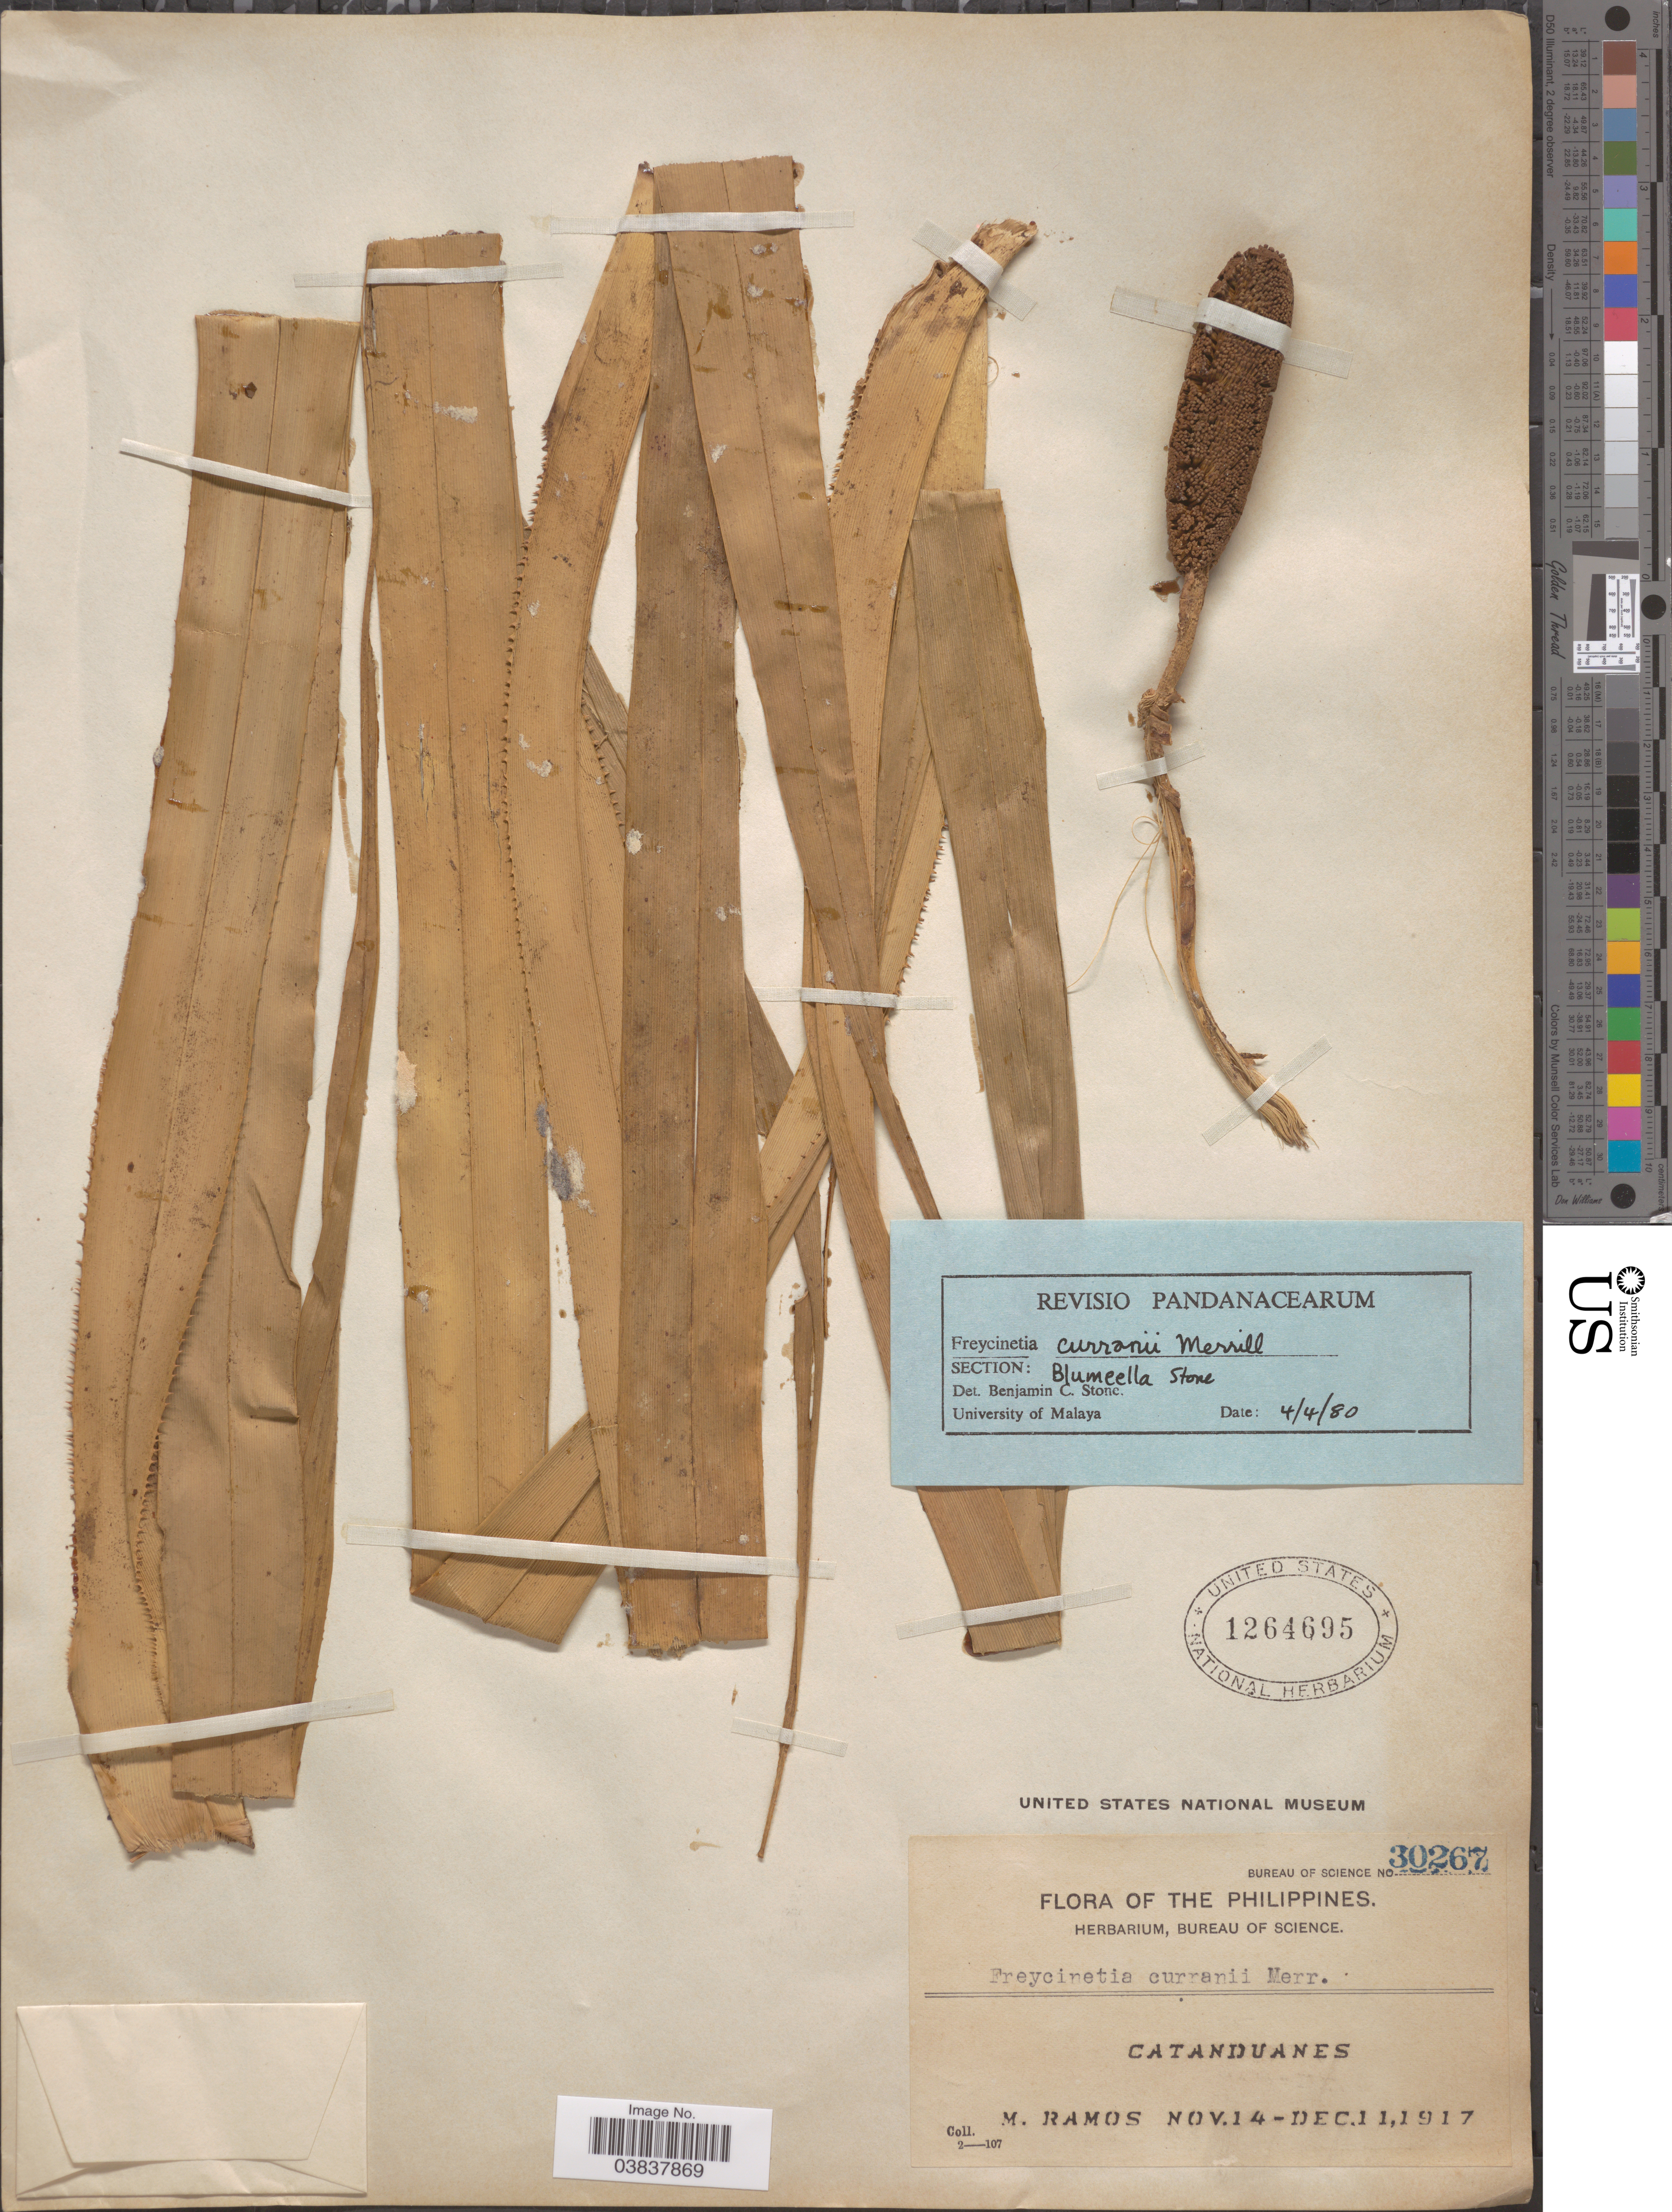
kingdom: Plantae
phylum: Tracheophyta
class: Liliopsida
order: Pandanales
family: Pandanaceae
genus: Freycinetia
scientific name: Freycinetia curranii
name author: Merr.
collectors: M. Ramos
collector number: Bureau of Science 30267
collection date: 1917-11-14/1917-12-11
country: Philippines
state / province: Bicol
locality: Catanduanes.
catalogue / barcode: US 1264695